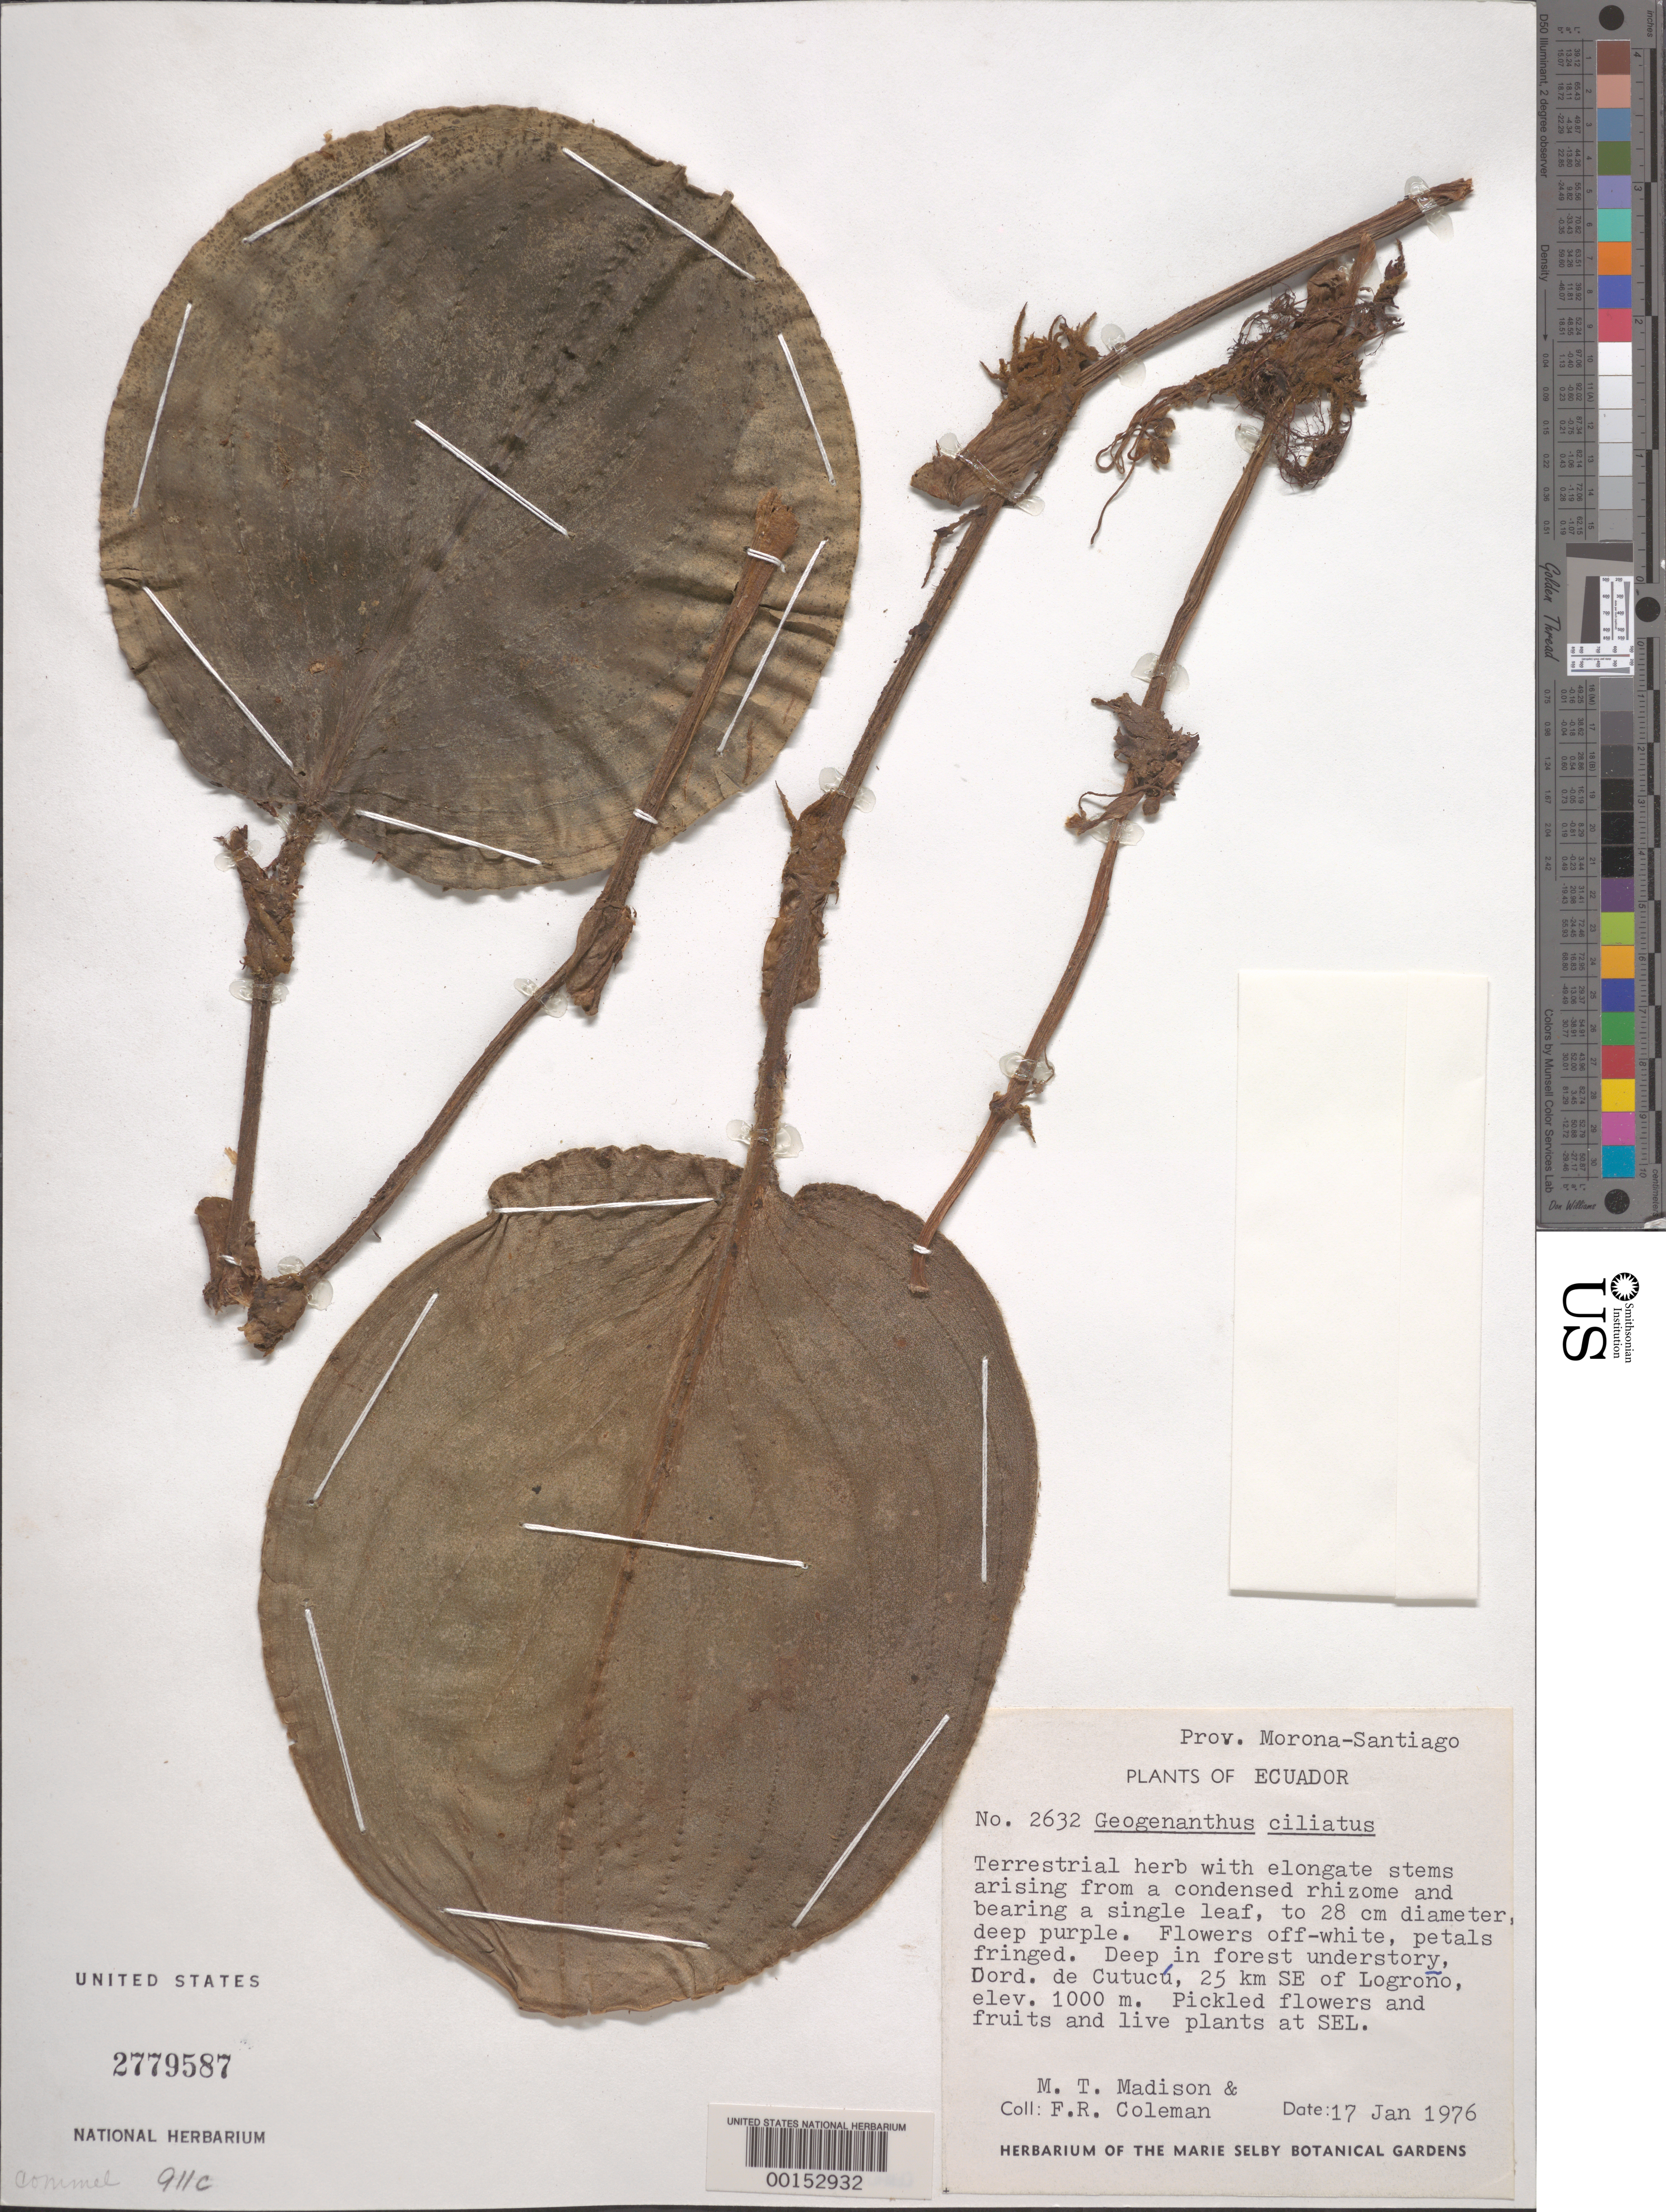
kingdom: Plantae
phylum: Tracheophyta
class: Liliopsida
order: Commelinales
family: Commelinaceae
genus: Geogenanthus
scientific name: Geogenanthus ciliatus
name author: G. Brückn.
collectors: M. T. Madison & F. Coleman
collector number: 2632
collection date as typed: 17 Jan 1976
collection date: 1976-01-17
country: Ecuador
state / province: Morona-Santiago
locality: Cutucu, SE of Logrono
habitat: Forest understory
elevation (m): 1000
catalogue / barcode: US 2779587